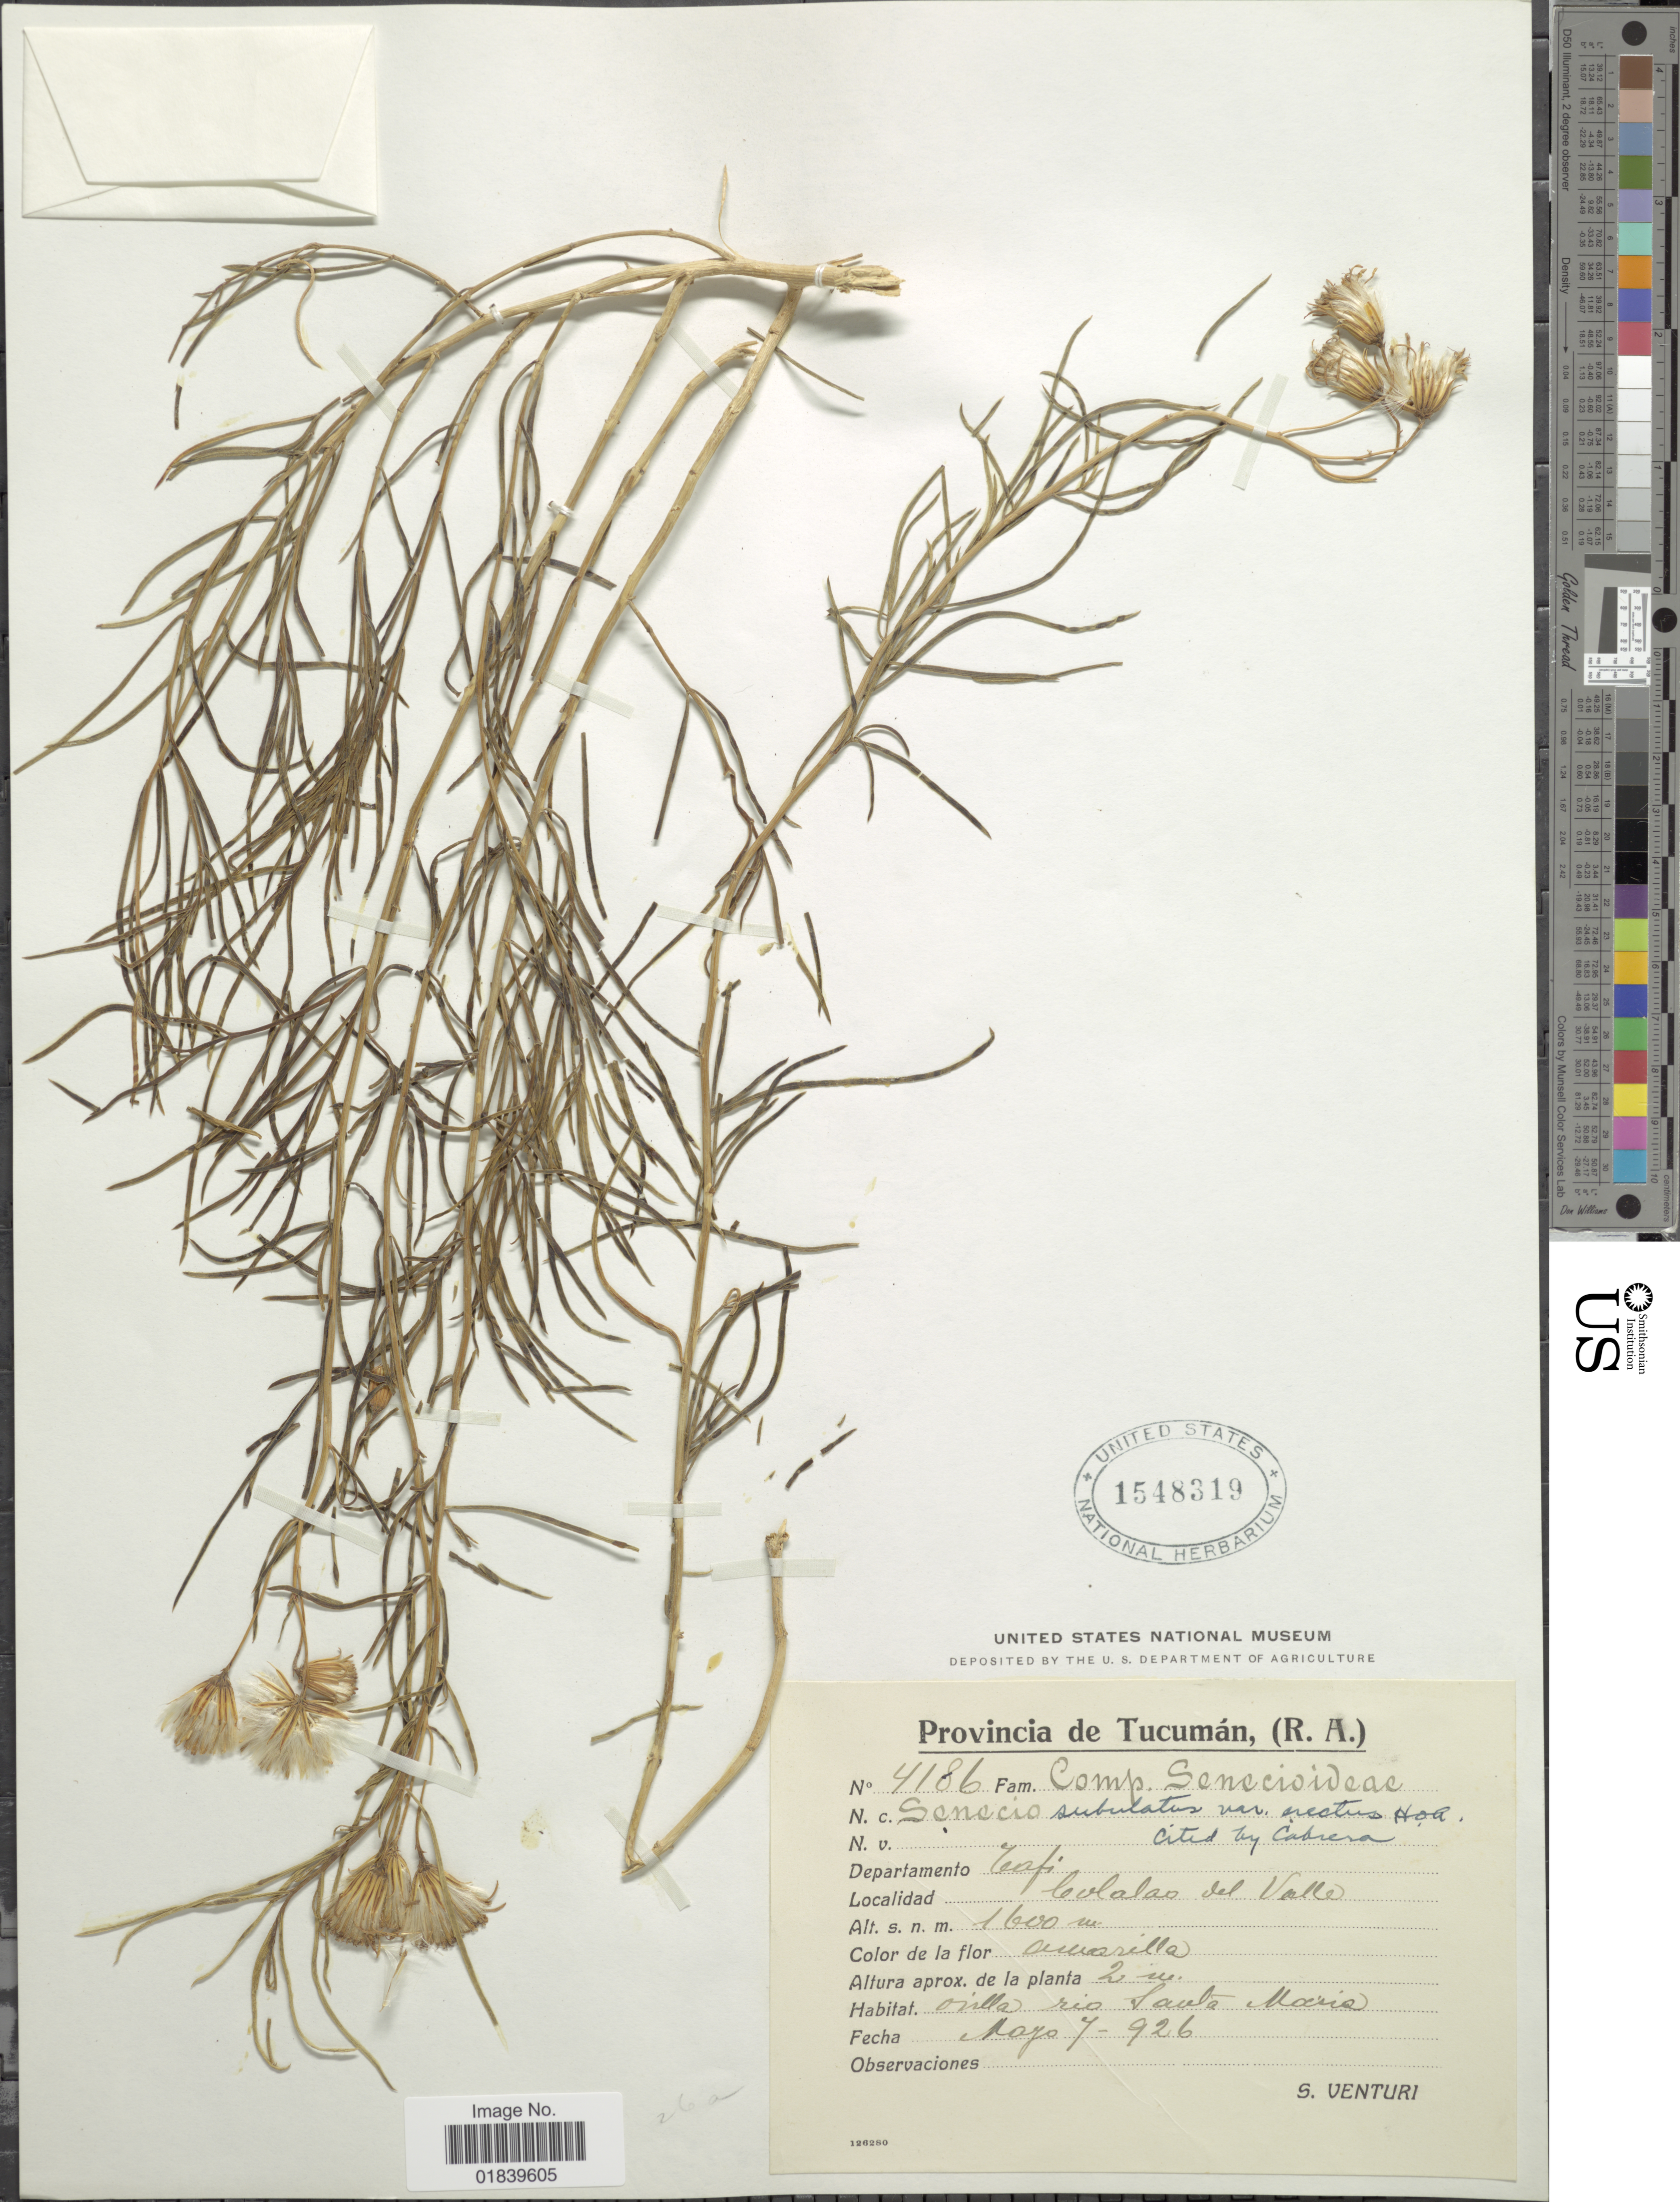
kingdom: Plantae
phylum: Tracheophyta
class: Magnoliopsida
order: Asterales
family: Asteraceae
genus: Senecio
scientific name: Senecio subulatus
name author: D. Don ex Hook. & Arn.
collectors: S. Venturi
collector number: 4186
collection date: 1926-05-07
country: Argentina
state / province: Tucumán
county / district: Tafí Viejo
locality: Colalao del Valle.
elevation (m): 1600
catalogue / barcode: US 1548319